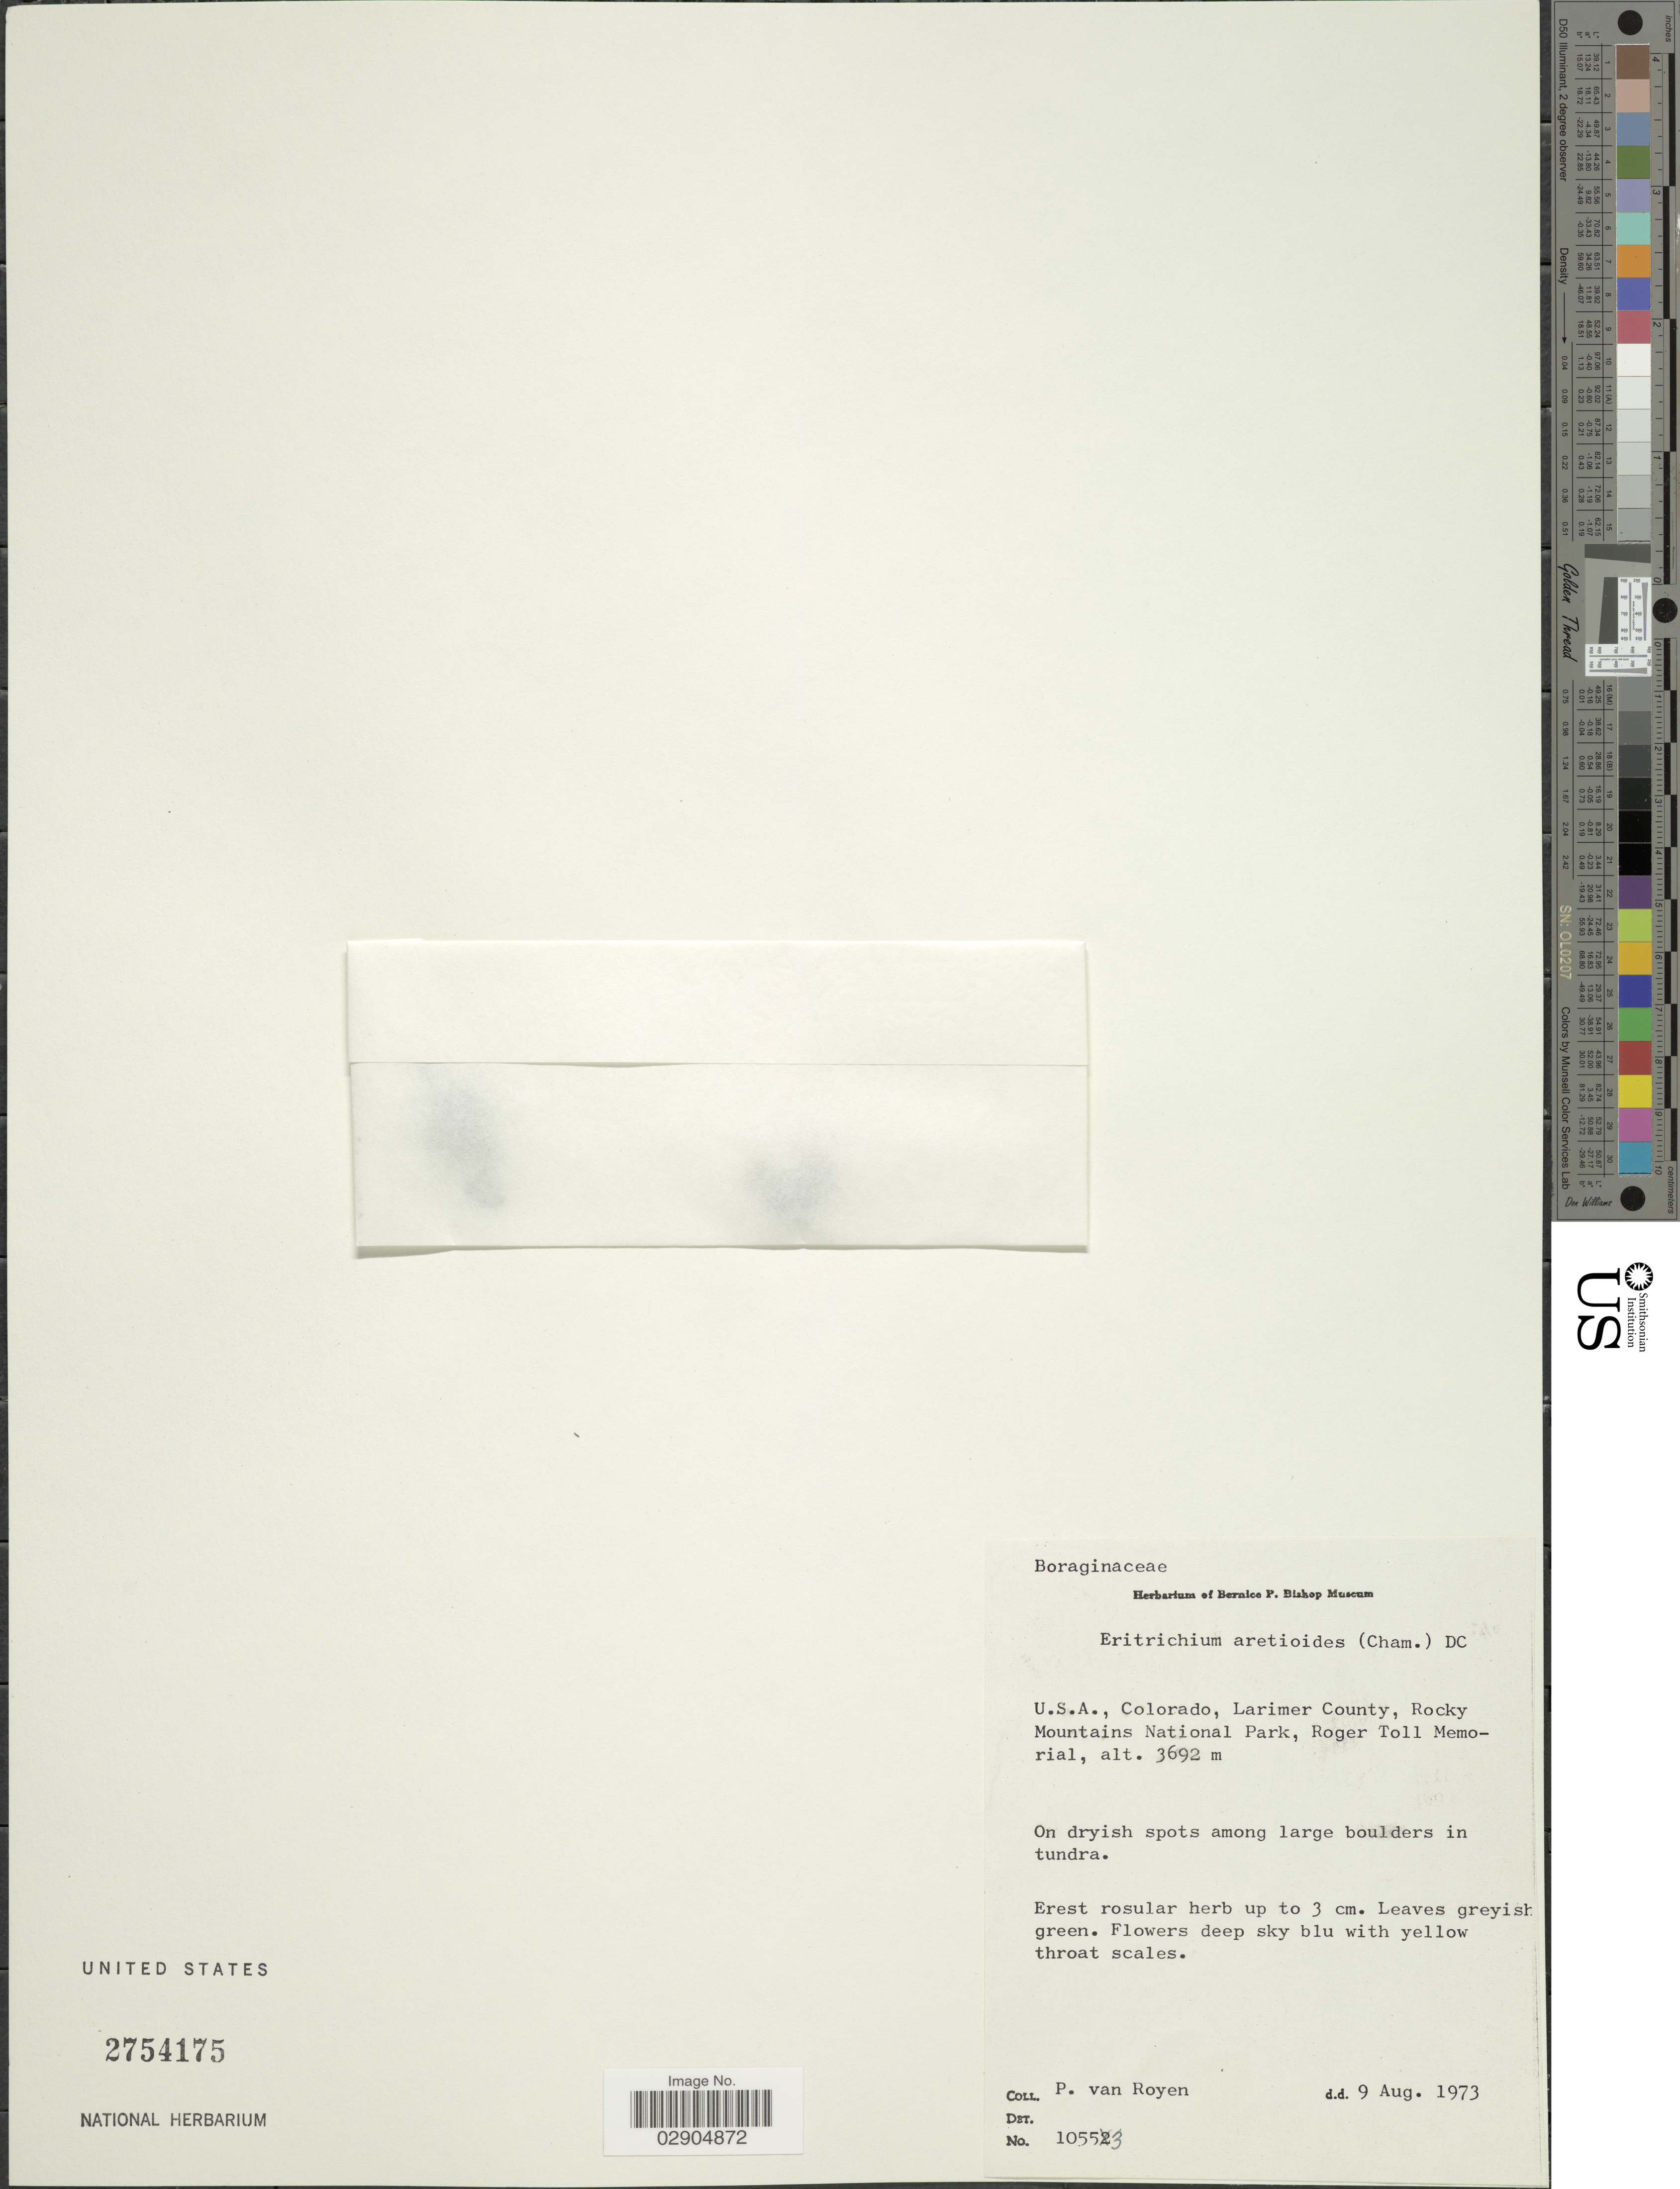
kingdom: Plantae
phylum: Tracheophyta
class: Magnoliopsida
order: Boraginales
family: Boraginaceae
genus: Eritrichium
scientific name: Eritrichium aretioides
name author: (Cham.) DC.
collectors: P. van Royen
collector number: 10553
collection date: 1973-08-09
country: United States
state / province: Colorado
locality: Larimer County, Rocky Mountains National Park, Roger Toll Memorial.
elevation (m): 3692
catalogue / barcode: US 2754175